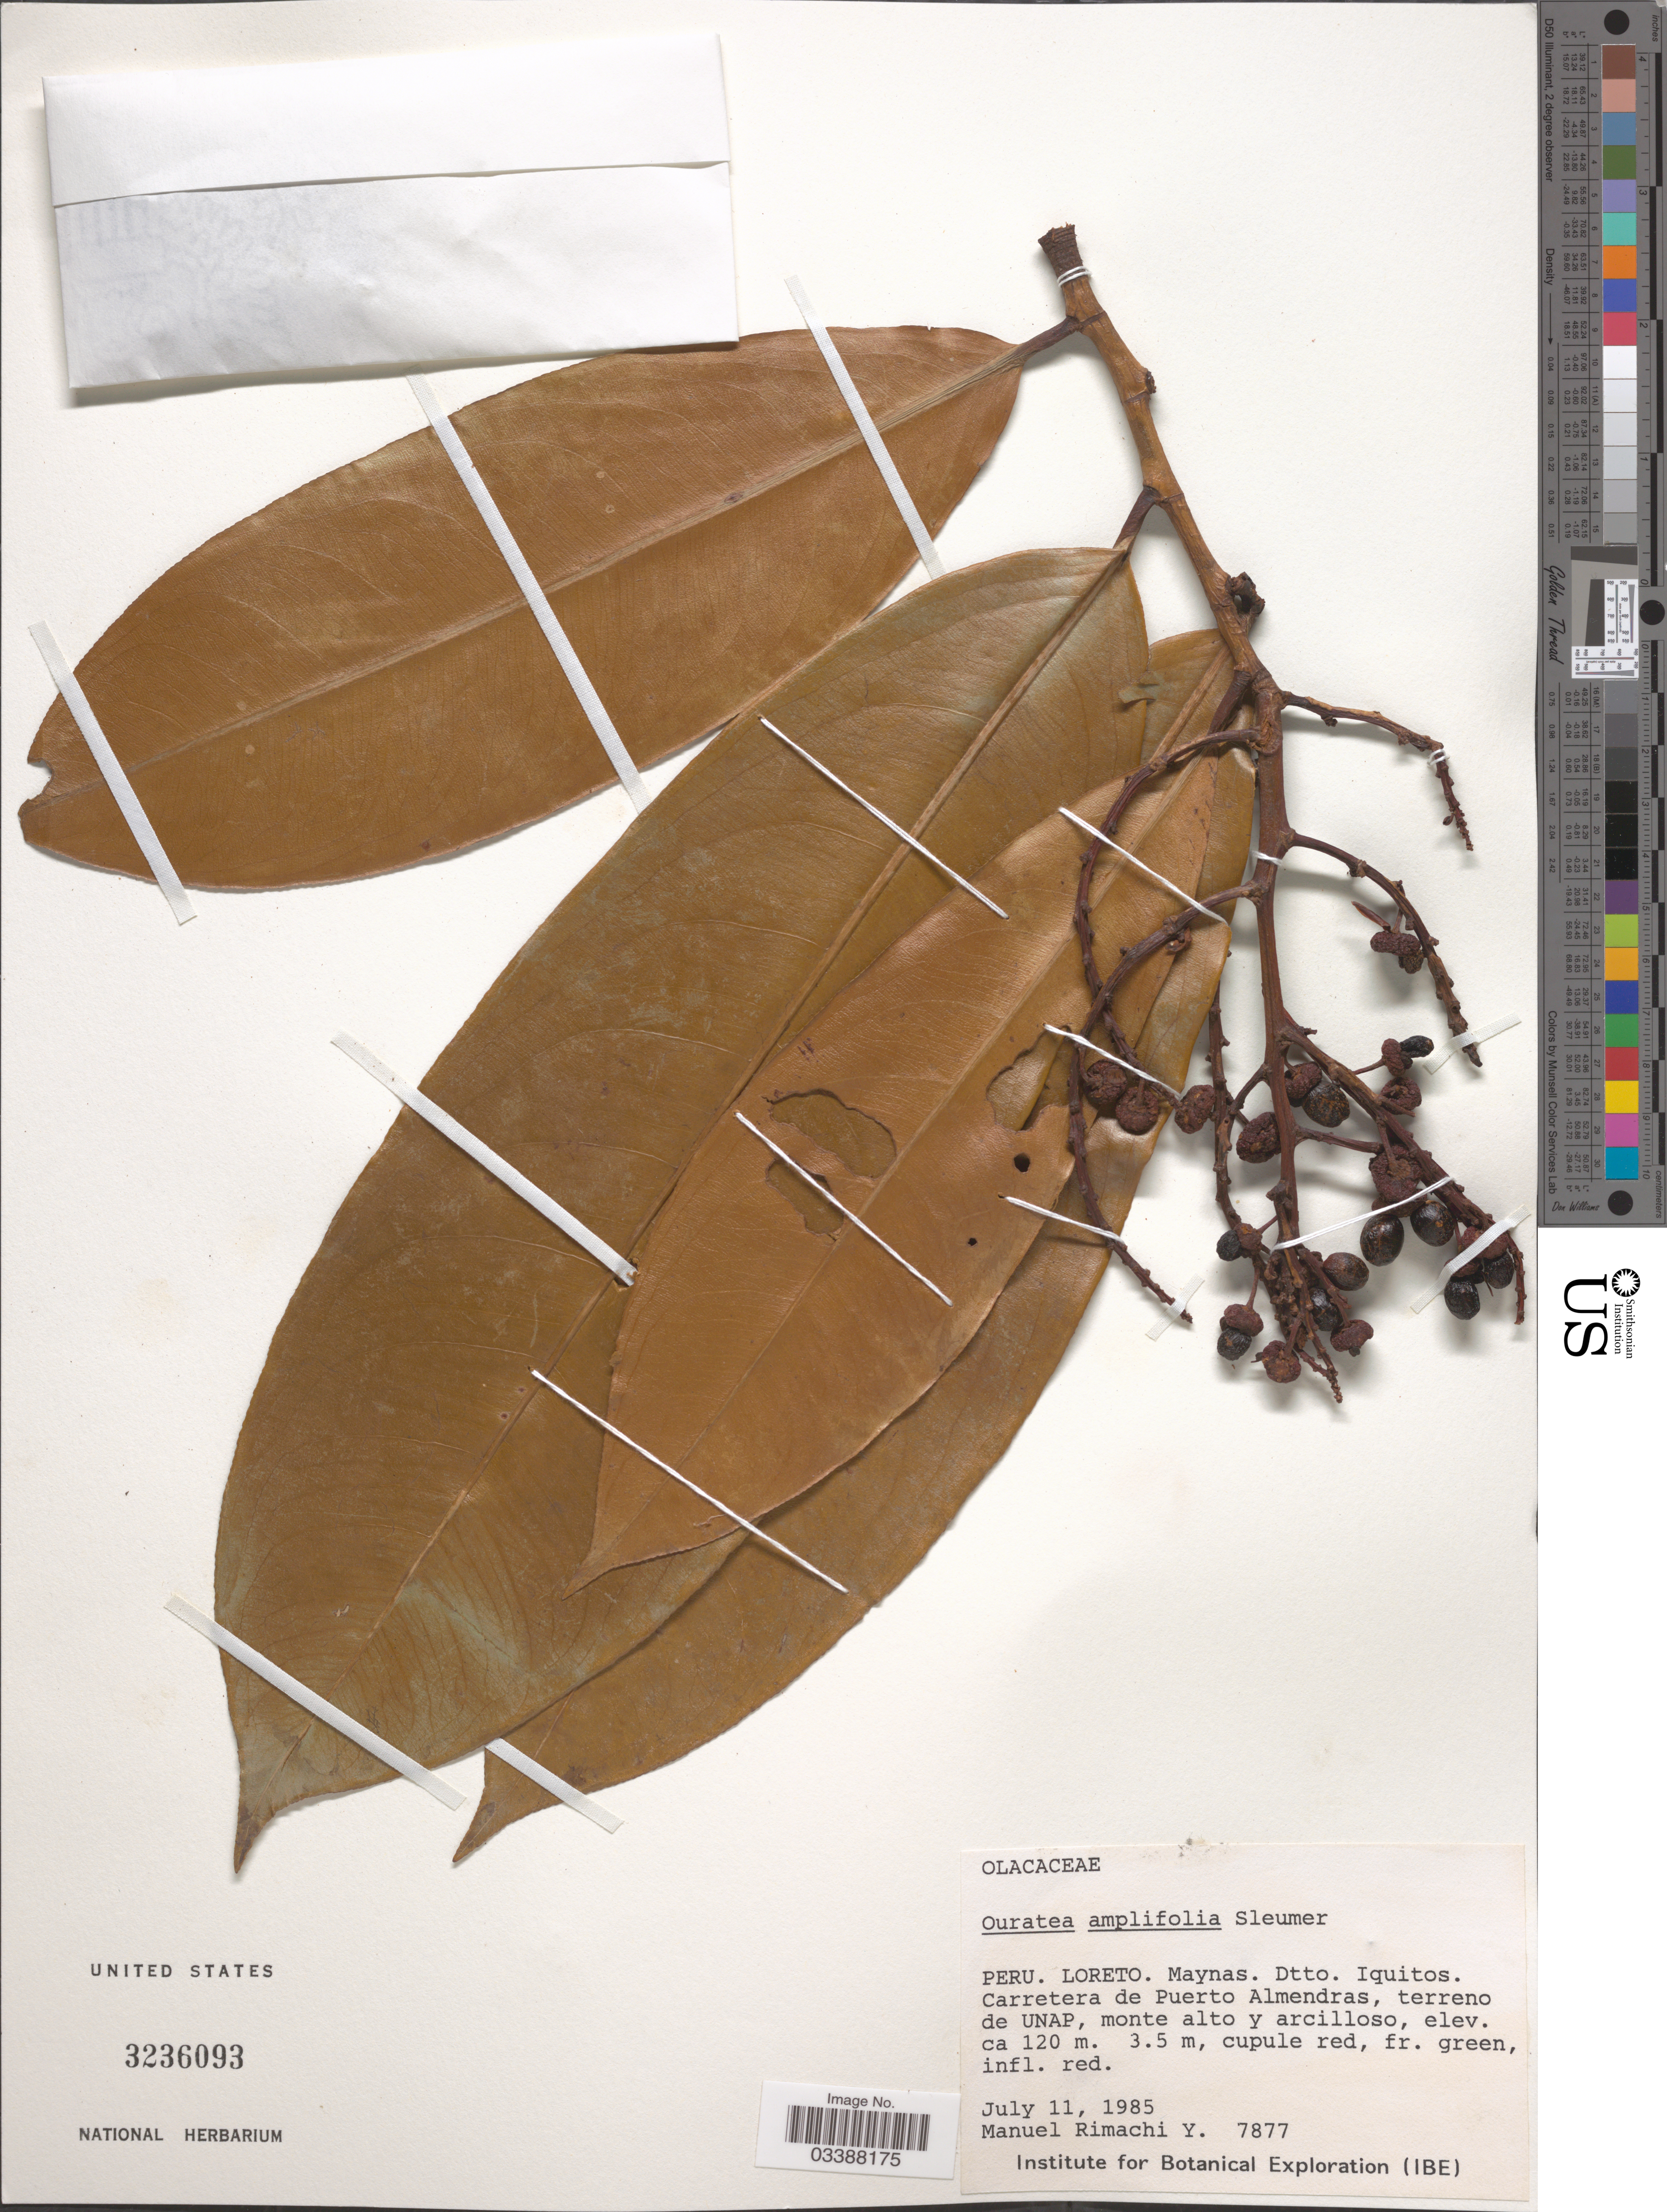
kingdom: Plantae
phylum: Tracheophyta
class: Magnoliopsida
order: Malpighiales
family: Ochnaceae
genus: Ouratea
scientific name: Ouratea amplifolia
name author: Sleumer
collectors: M. Rimachi Y.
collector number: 7877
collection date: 1985-07-11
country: Peru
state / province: Loreto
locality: Maynas. Dtto. Iquitos. Carretera de Puerto Almendras, terreno de UNAP.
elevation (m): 120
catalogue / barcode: US 3236093